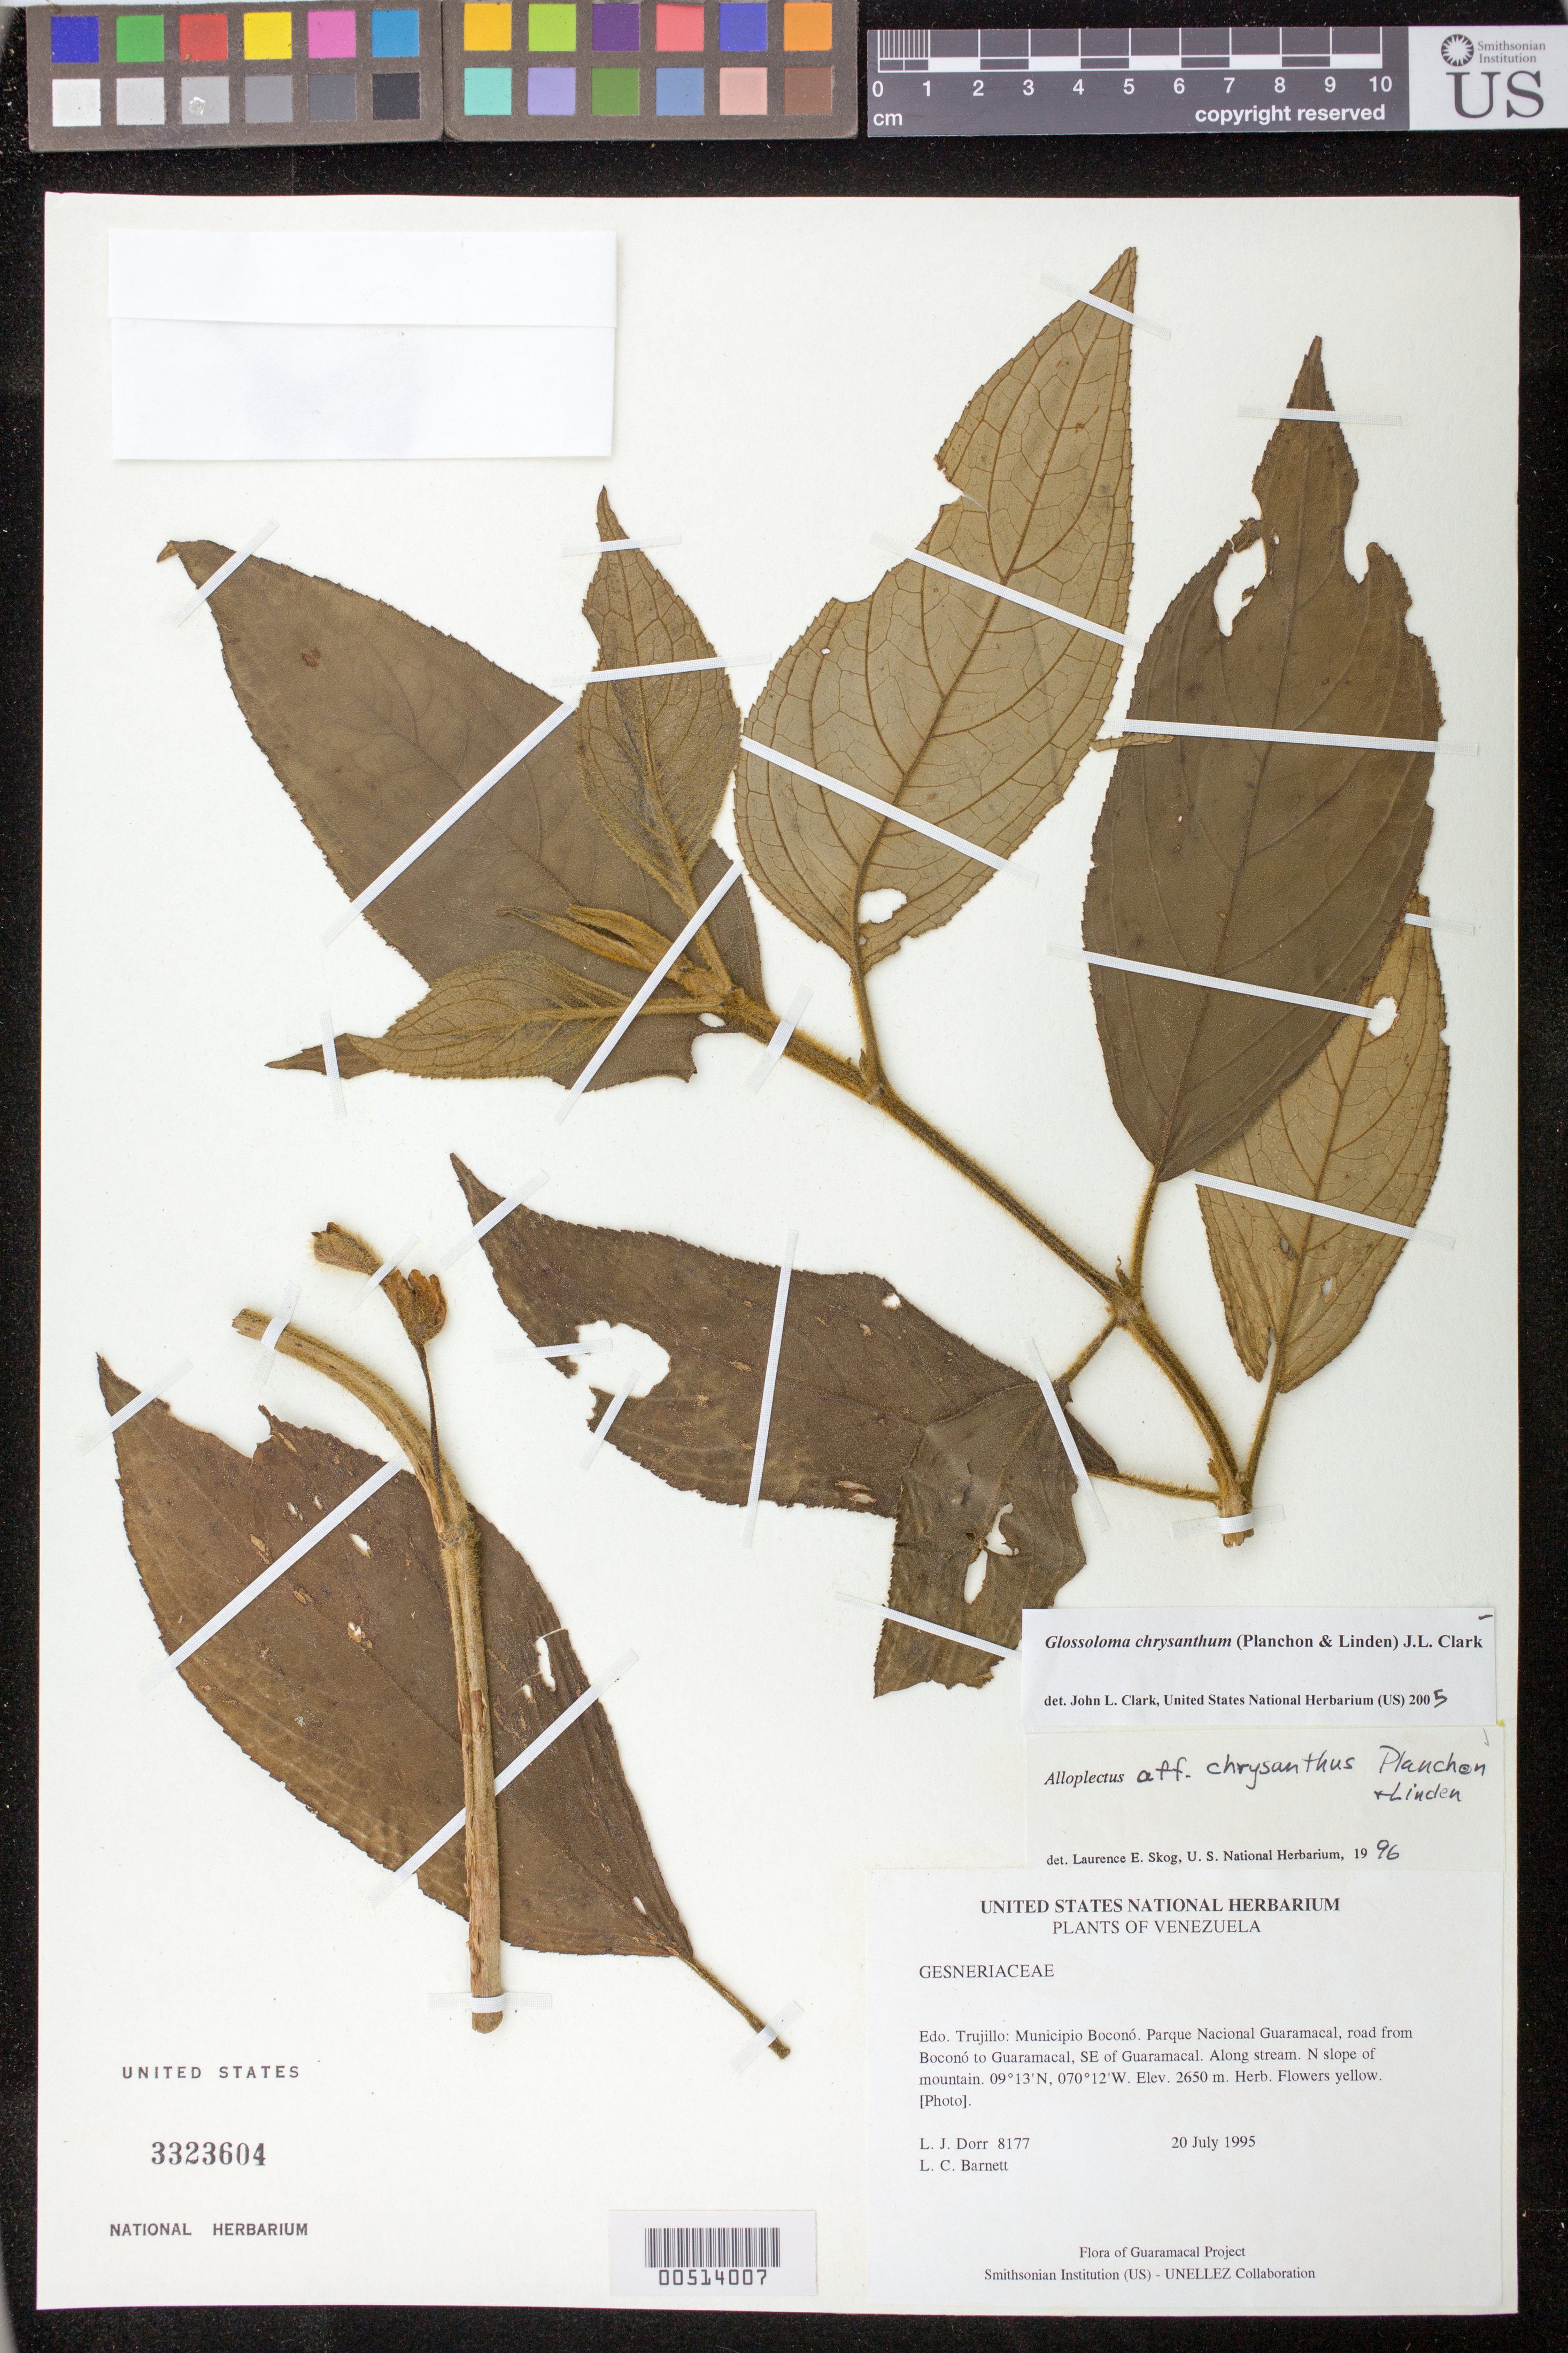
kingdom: Plantae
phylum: Tracheophyta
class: Magnoliopsida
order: Lamiales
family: Gesneriaceae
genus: Glossoloma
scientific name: Glossoloma chrysanthum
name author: (Planch. & Linden) J.L. Clark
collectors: L. J. Dorr & L. C. Barnett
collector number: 8177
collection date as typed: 20 Jul 1995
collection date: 1995-07-20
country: Venezuela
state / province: Trujillo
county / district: Boconó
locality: Parque Nacional Guaramacal, road from Boconó to Guaramacal, SE of Guaramacal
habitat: N slope of mountain, along stream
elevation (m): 2650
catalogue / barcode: US 3323604